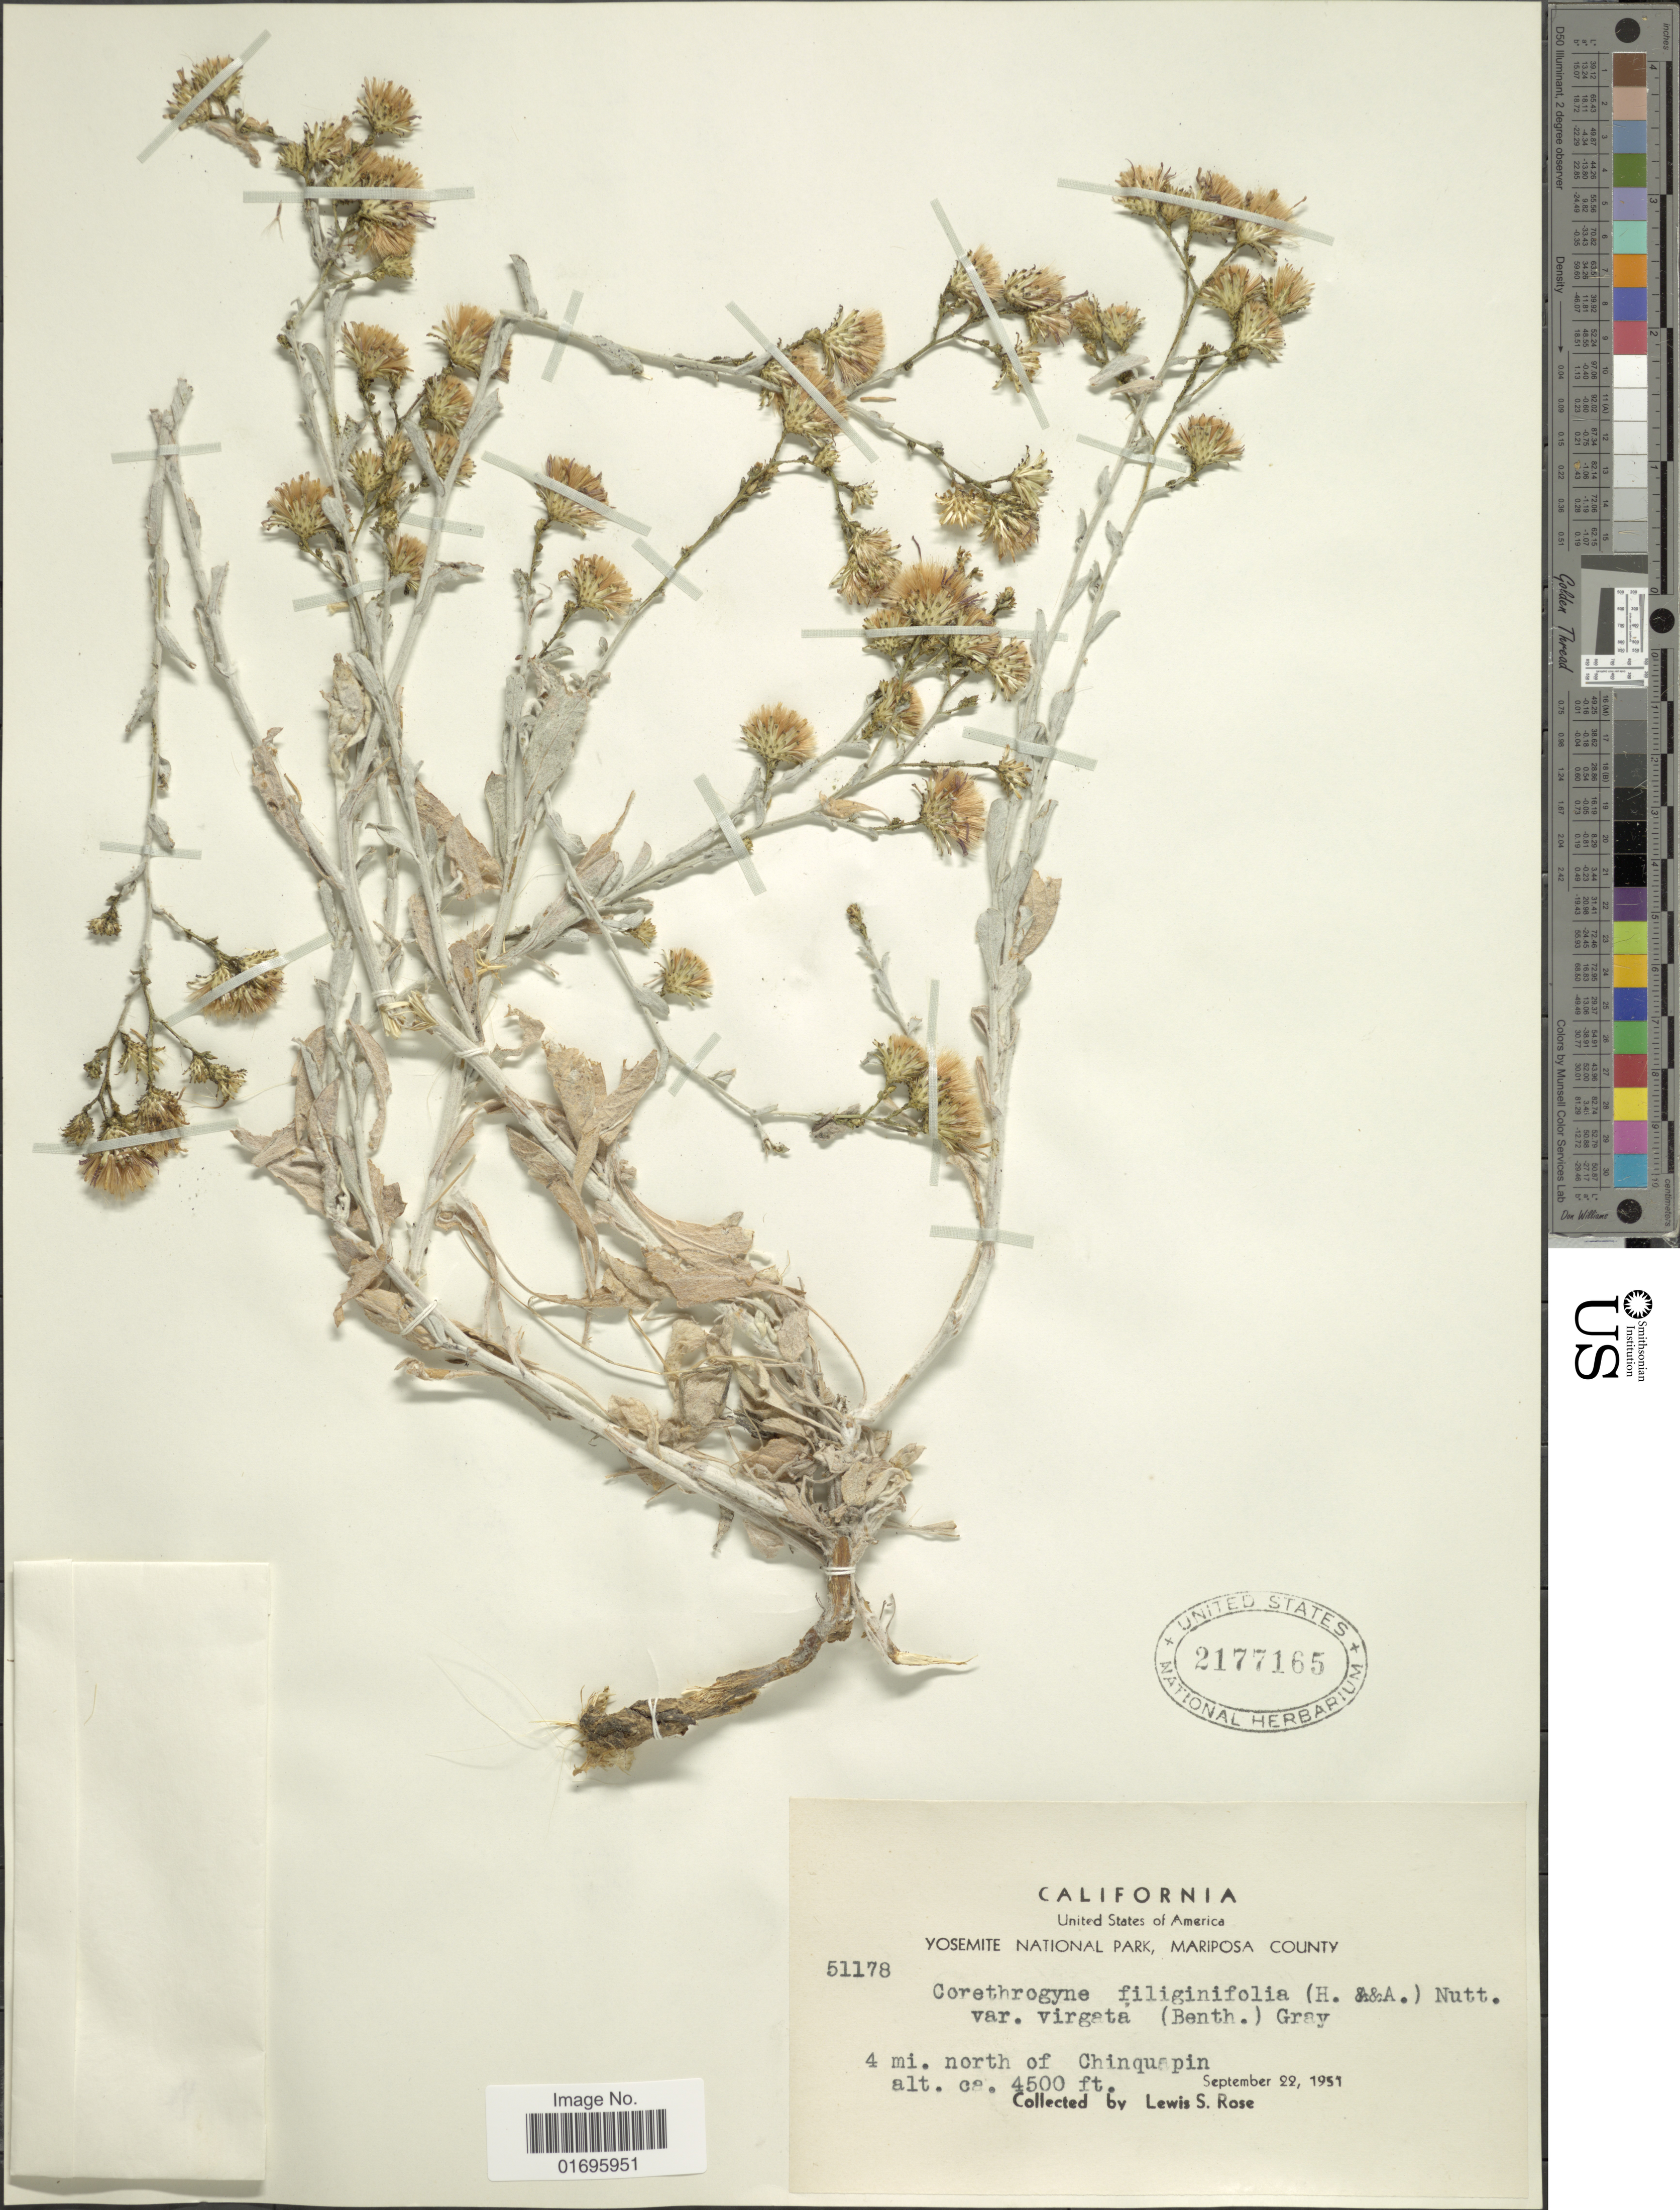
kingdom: Plantae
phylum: Tracheophyta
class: Magnoliopsida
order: Asterales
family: Asteraceae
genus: Corethrogyne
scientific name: Corethrogyne sp.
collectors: L. S. Rose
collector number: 51178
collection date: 1951-09-22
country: United States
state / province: California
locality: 4 mi. north of Chinquapin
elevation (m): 1372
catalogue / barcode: US 2177165